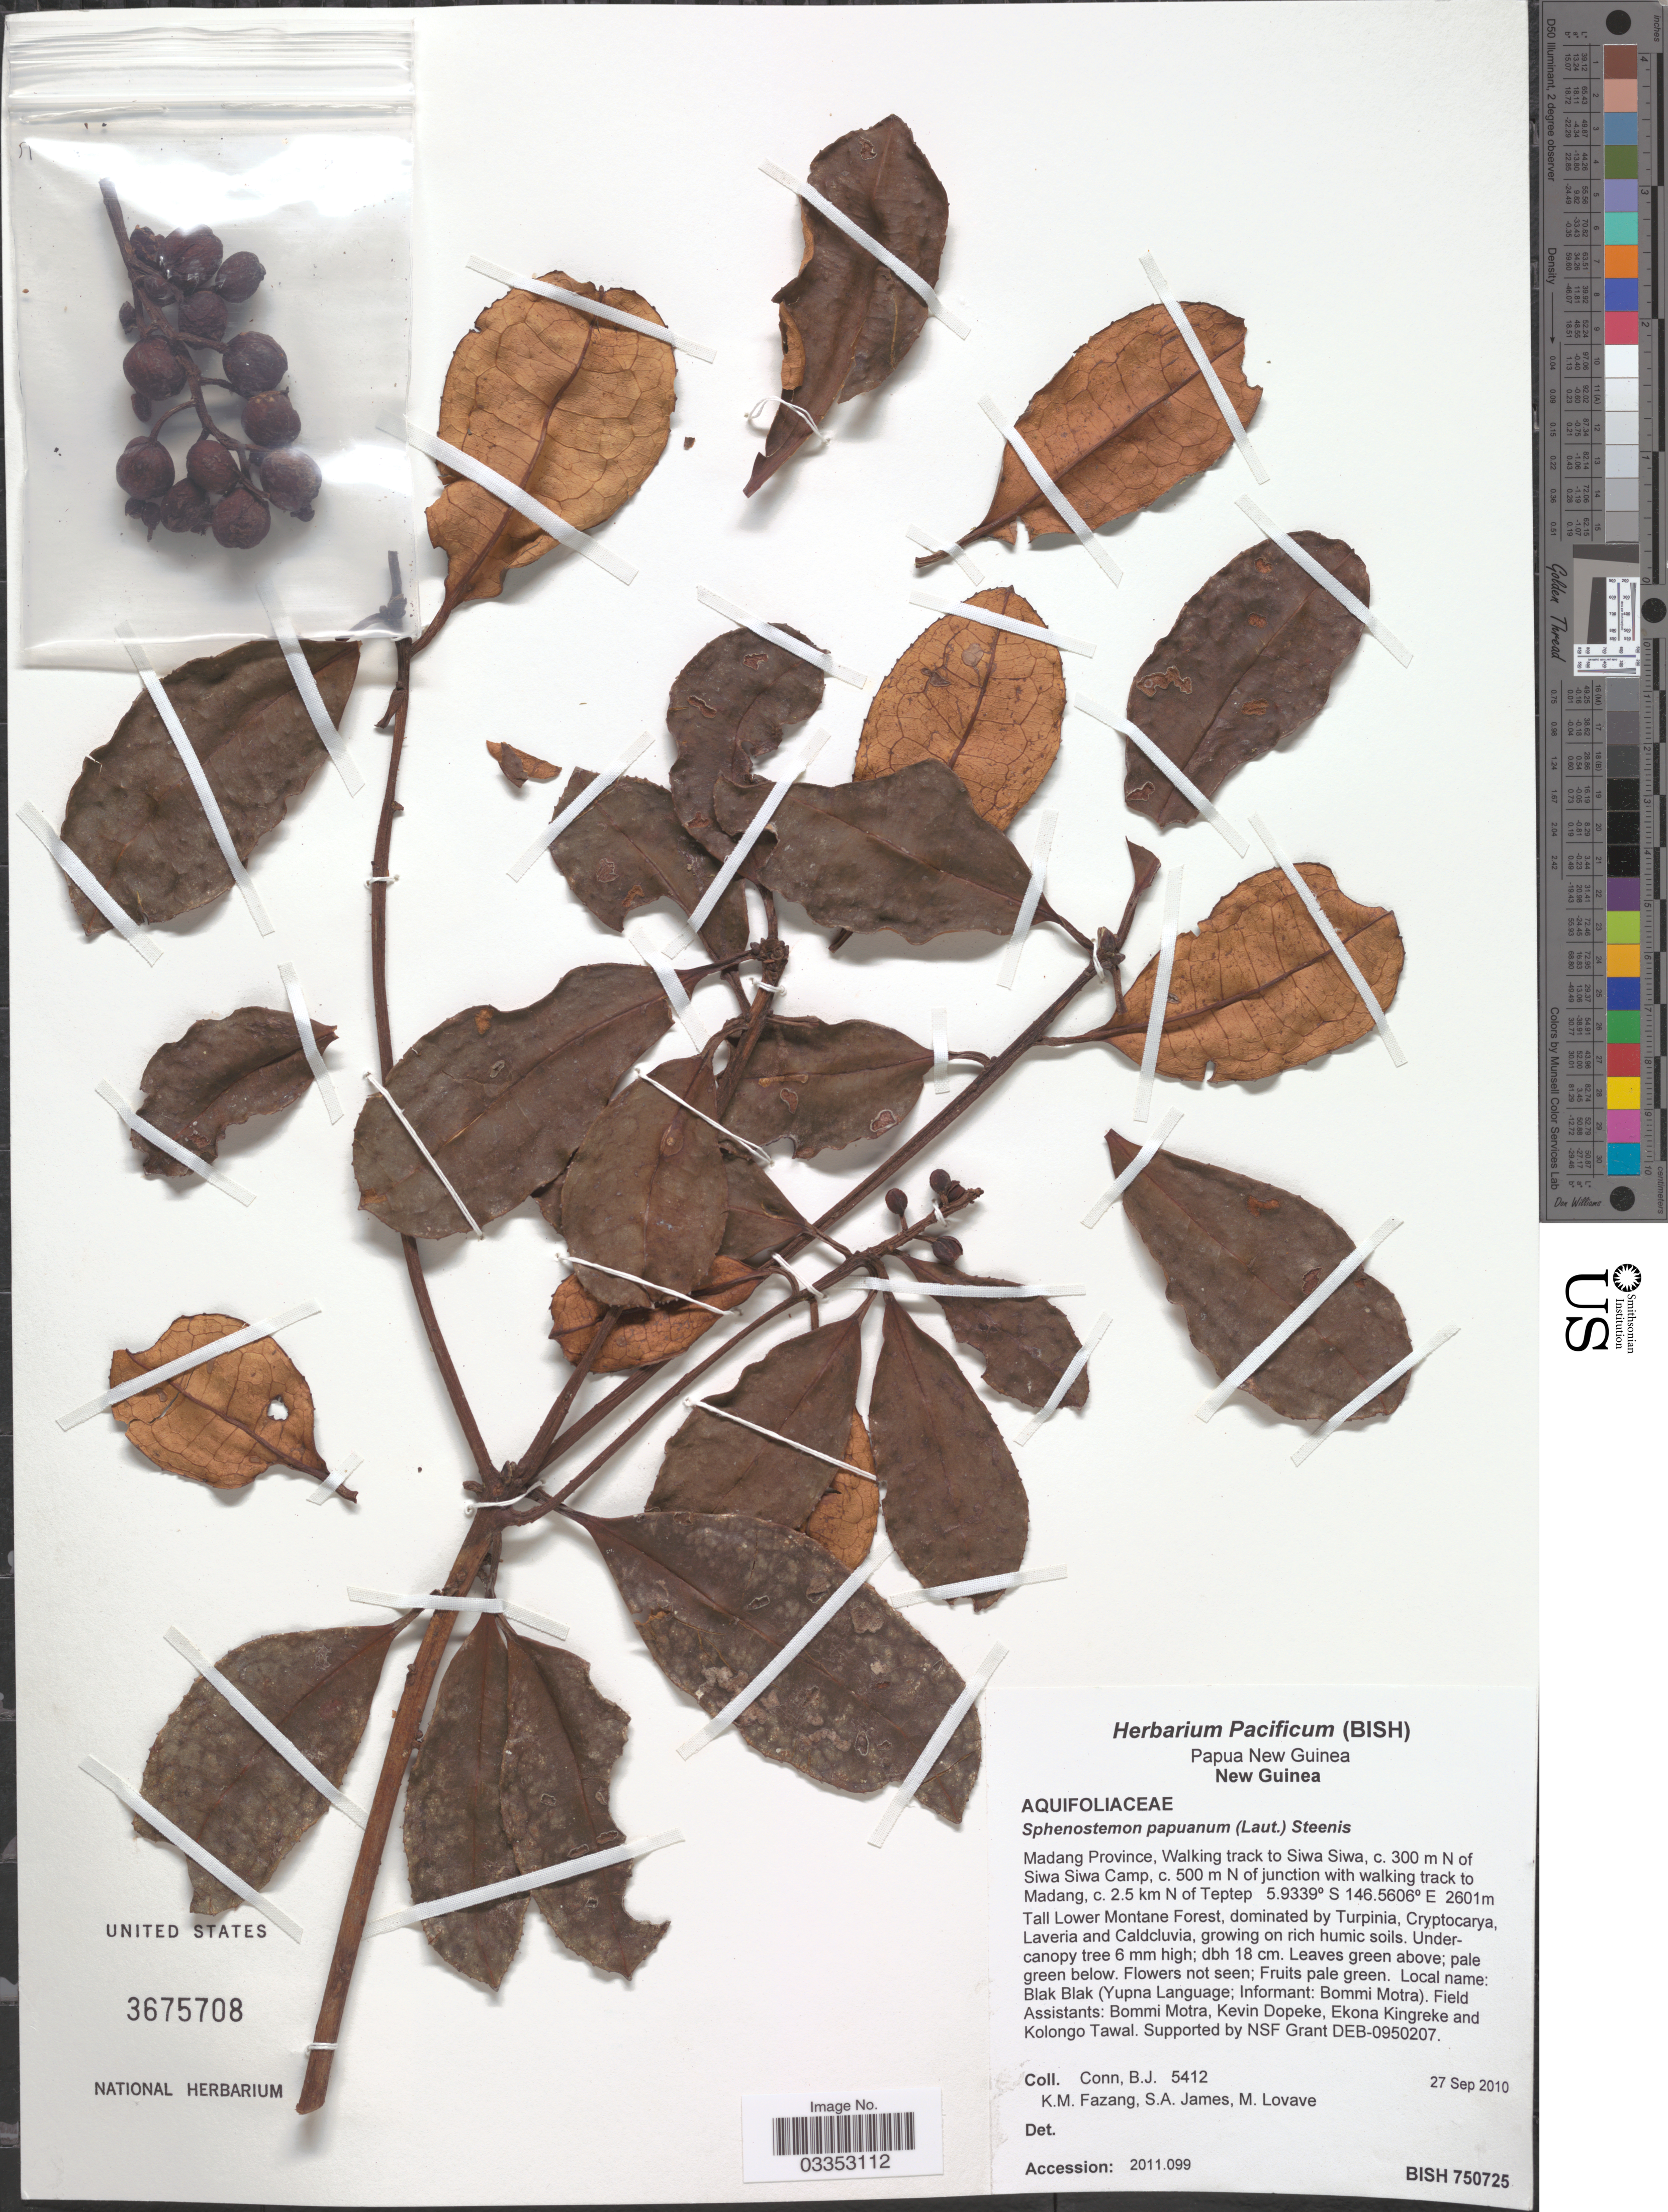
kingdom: Plantae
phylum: Tracheophyta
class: Magnoliopsida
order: Paracryphiales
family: Paracryphiaceae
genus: Sphenostemon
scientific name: Sphenostemon papuanus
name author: (Lauterb.) Steenis & Erdtm.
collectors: B. Conn, K. Fazang, S. James & M. Lovave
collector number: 5412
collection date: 2010-09-27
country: Papua New Guinea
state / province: Madang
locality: New Guinea. Walking track to Siwa Siwa, c. 300 m N of Siwa Siwa Camp, c. 500 m N of junction with walking track to Madang, c. 2.5 km N of Teptep.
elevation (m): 2601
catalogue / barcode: US 3675708